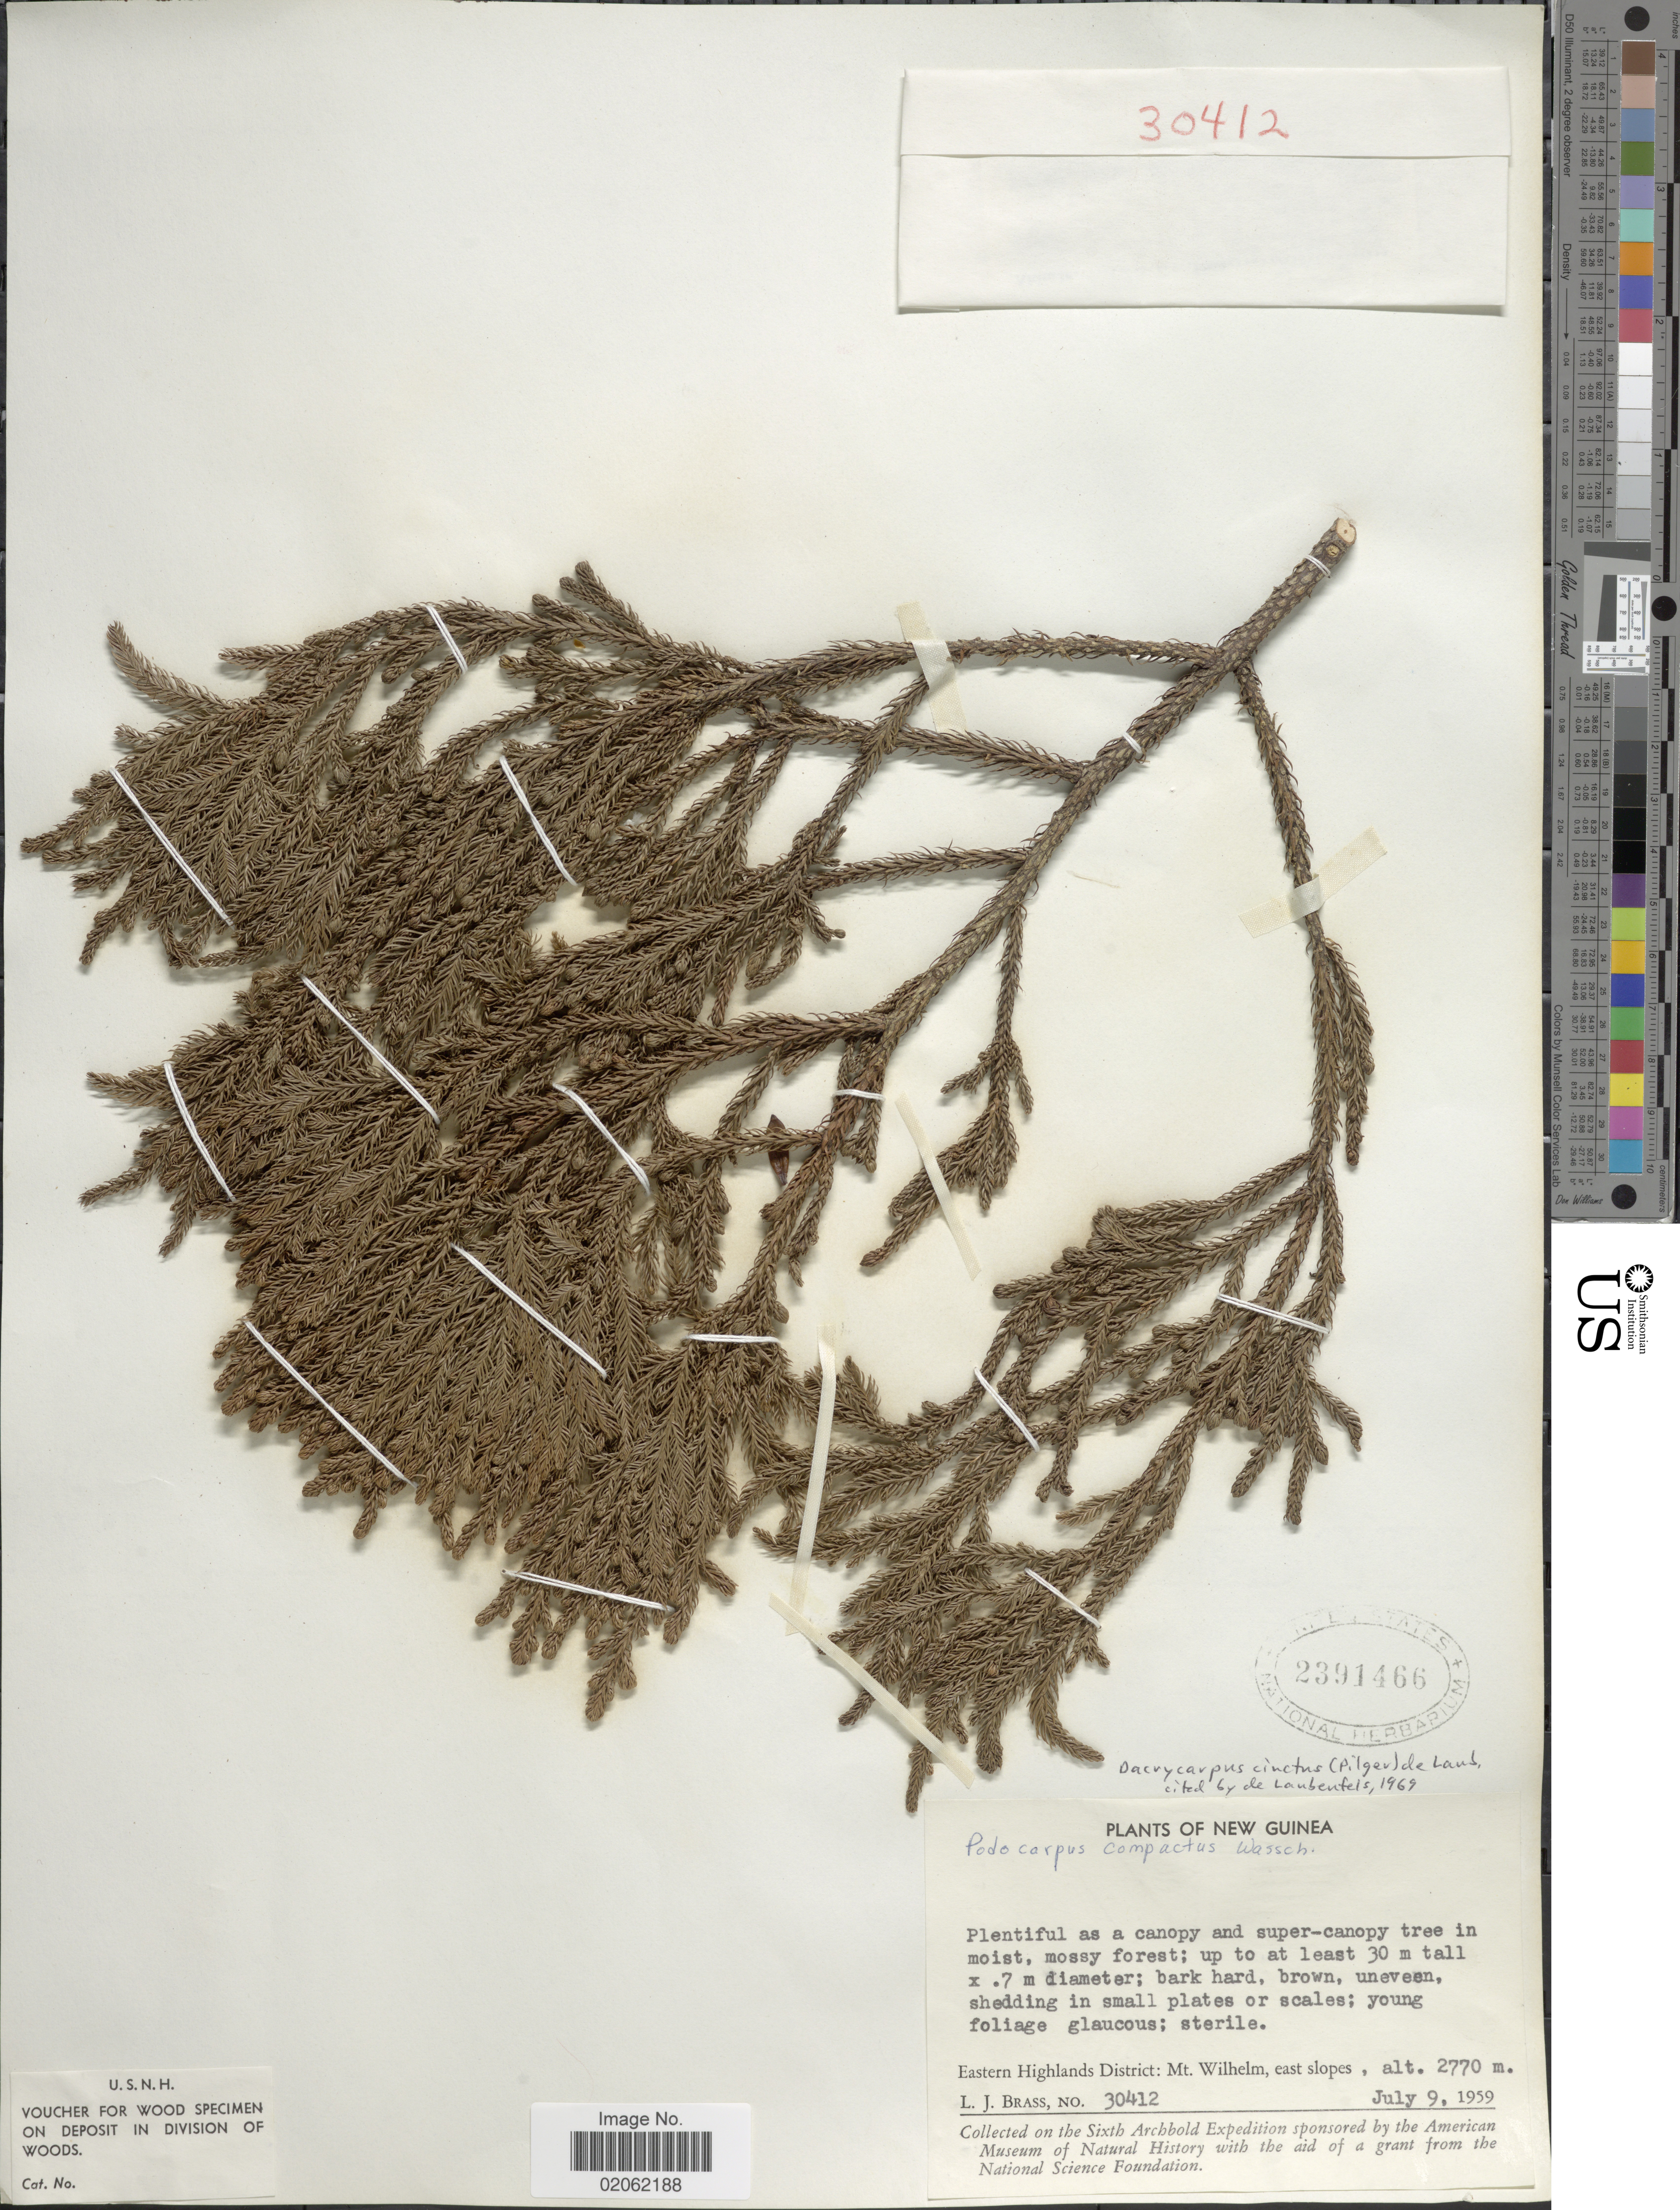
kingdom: Plantae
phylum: Tracheophyta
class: Pinopsida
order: Pinales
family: Podocarpaceae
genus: Dacrycarpus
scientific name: Dacrycarpus cinctus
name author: (Pilg.) de Laub.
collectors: L. J. Brass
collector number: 30412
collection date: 1959-07-09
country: Papua New Guinea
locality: New Guinea, Eastern Highlands District: Mt. Wilhelm, east slopes.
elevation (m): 2770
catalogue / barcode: US 2391466